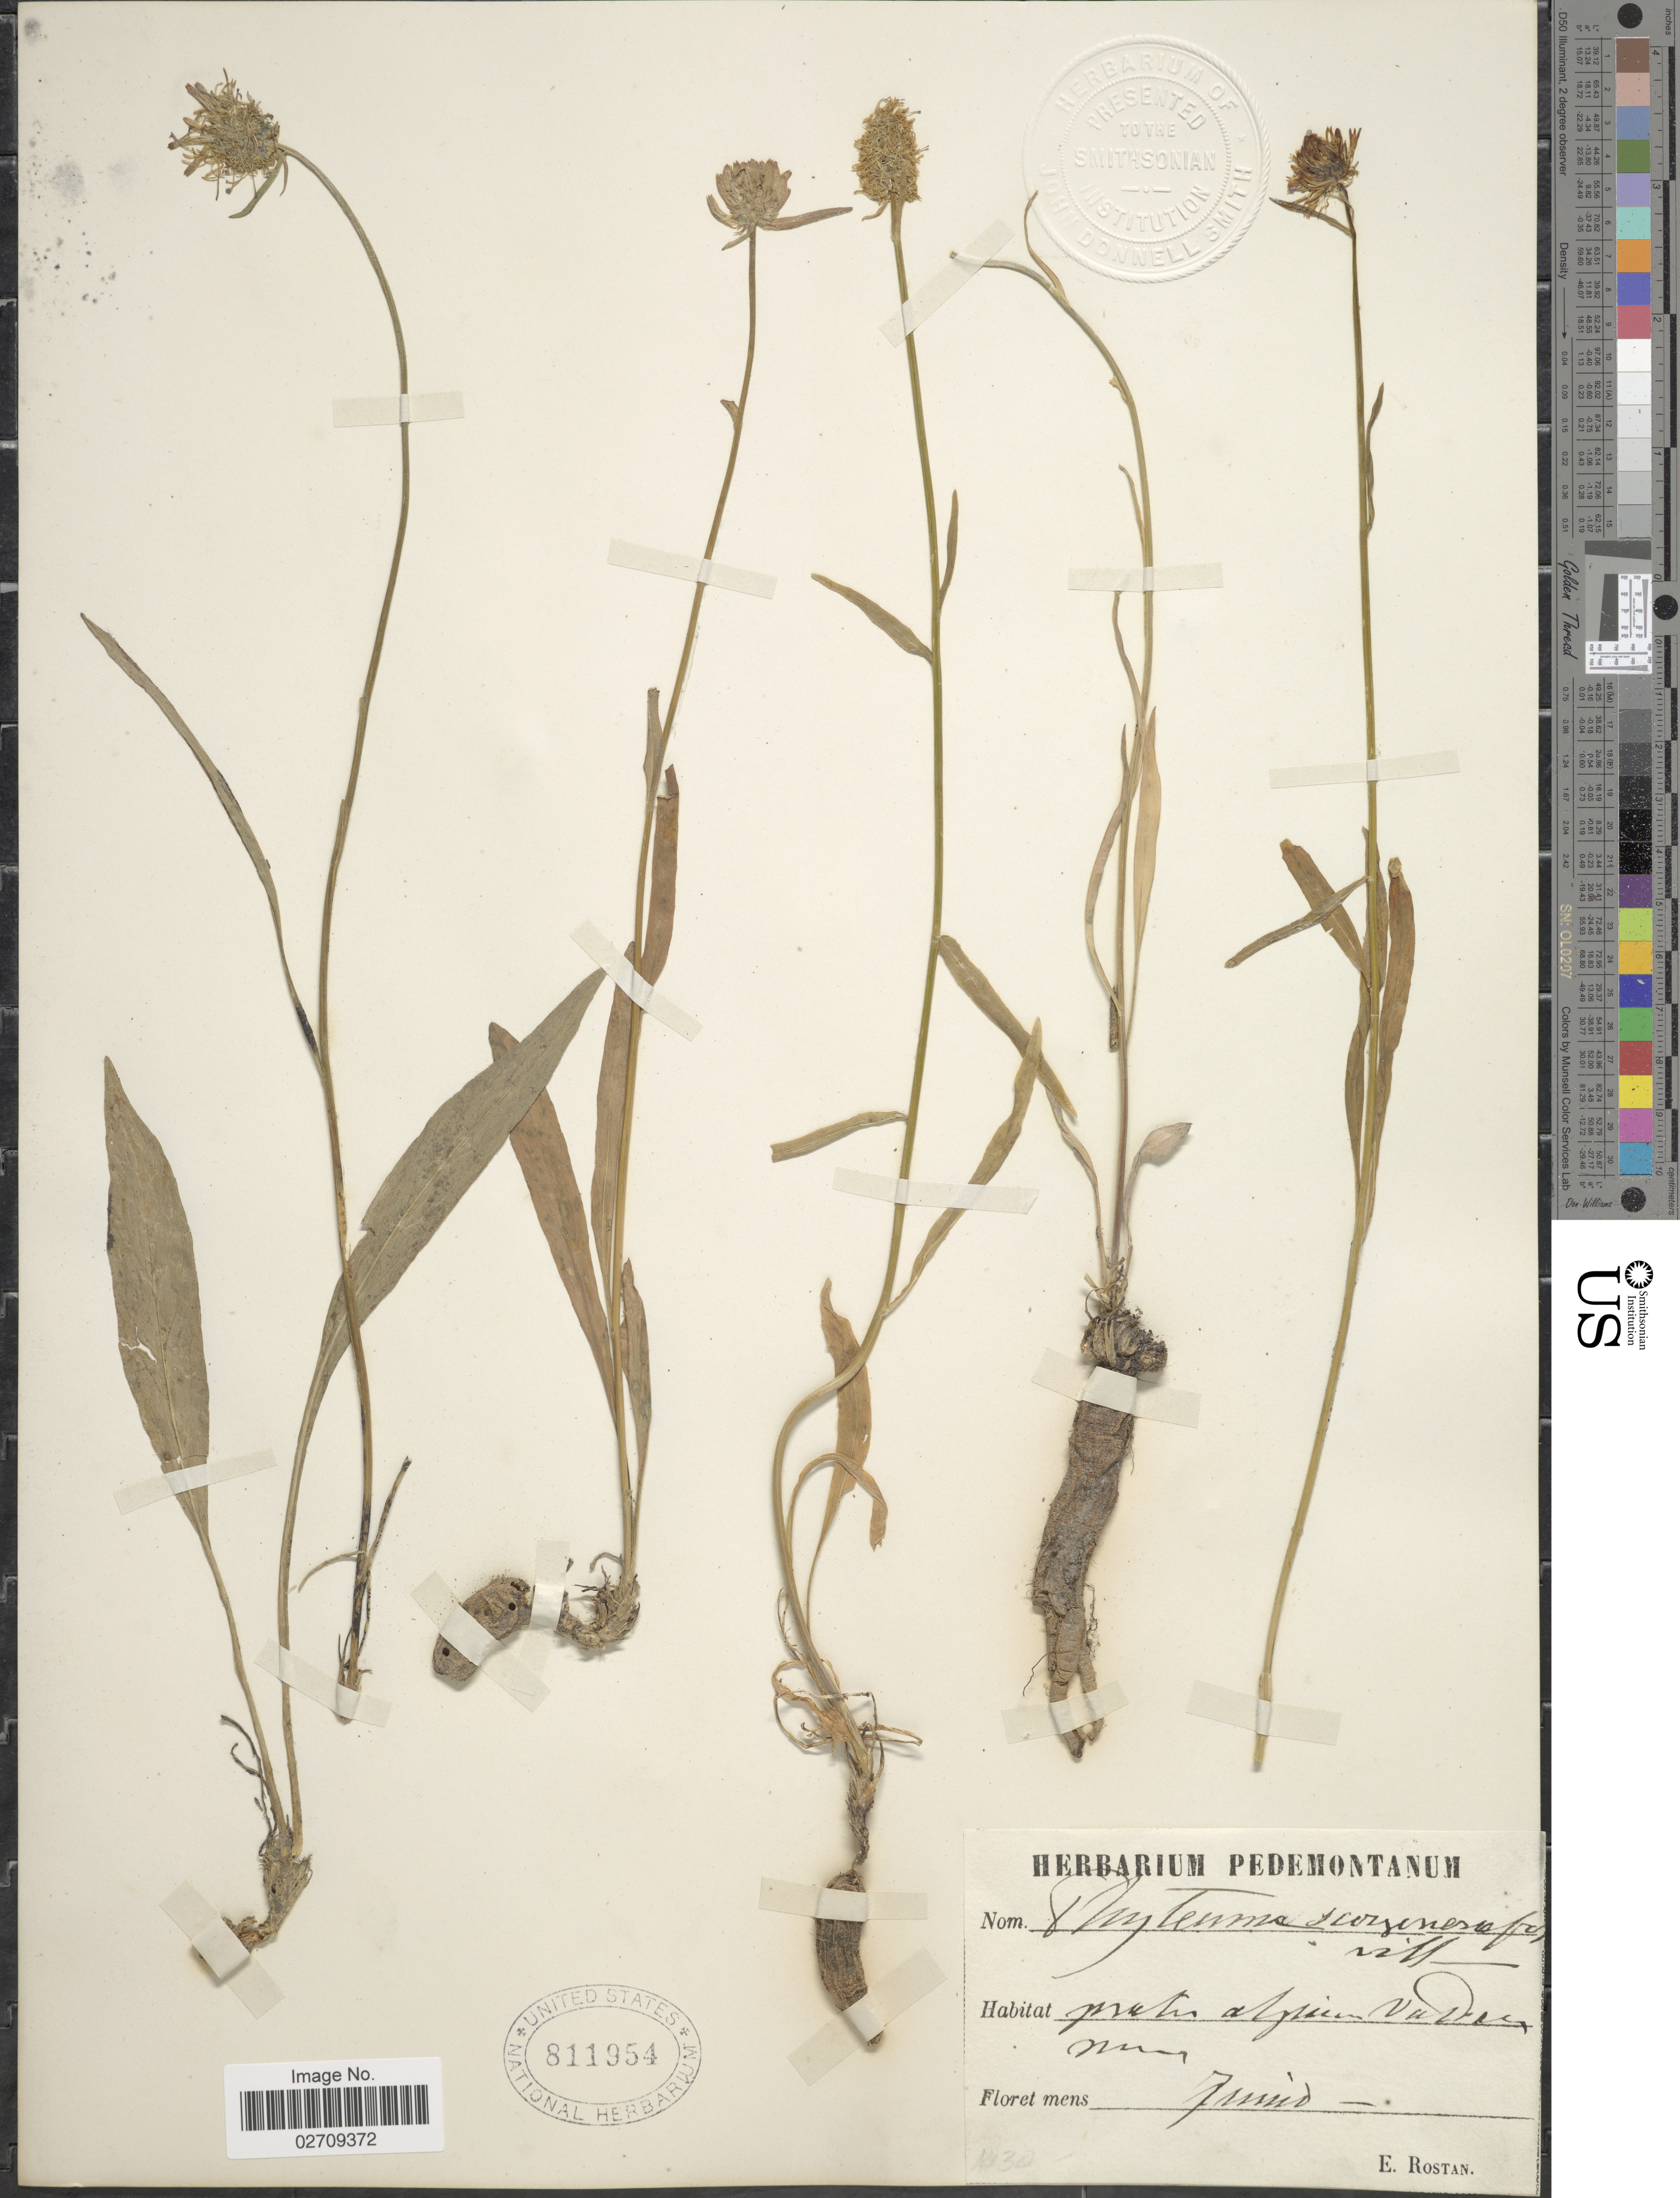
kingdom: Plantae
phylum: Tracheophyta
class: Magnoliopsida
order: Asterales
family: Campanulaceae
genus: Phyteuma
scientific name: Phyteuma scorzonerifolium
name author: Vill.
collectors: E. Rostan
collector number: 1430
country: Italy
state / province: Piedmont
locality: Pratis alpinum valdensium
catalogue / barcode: US 811954